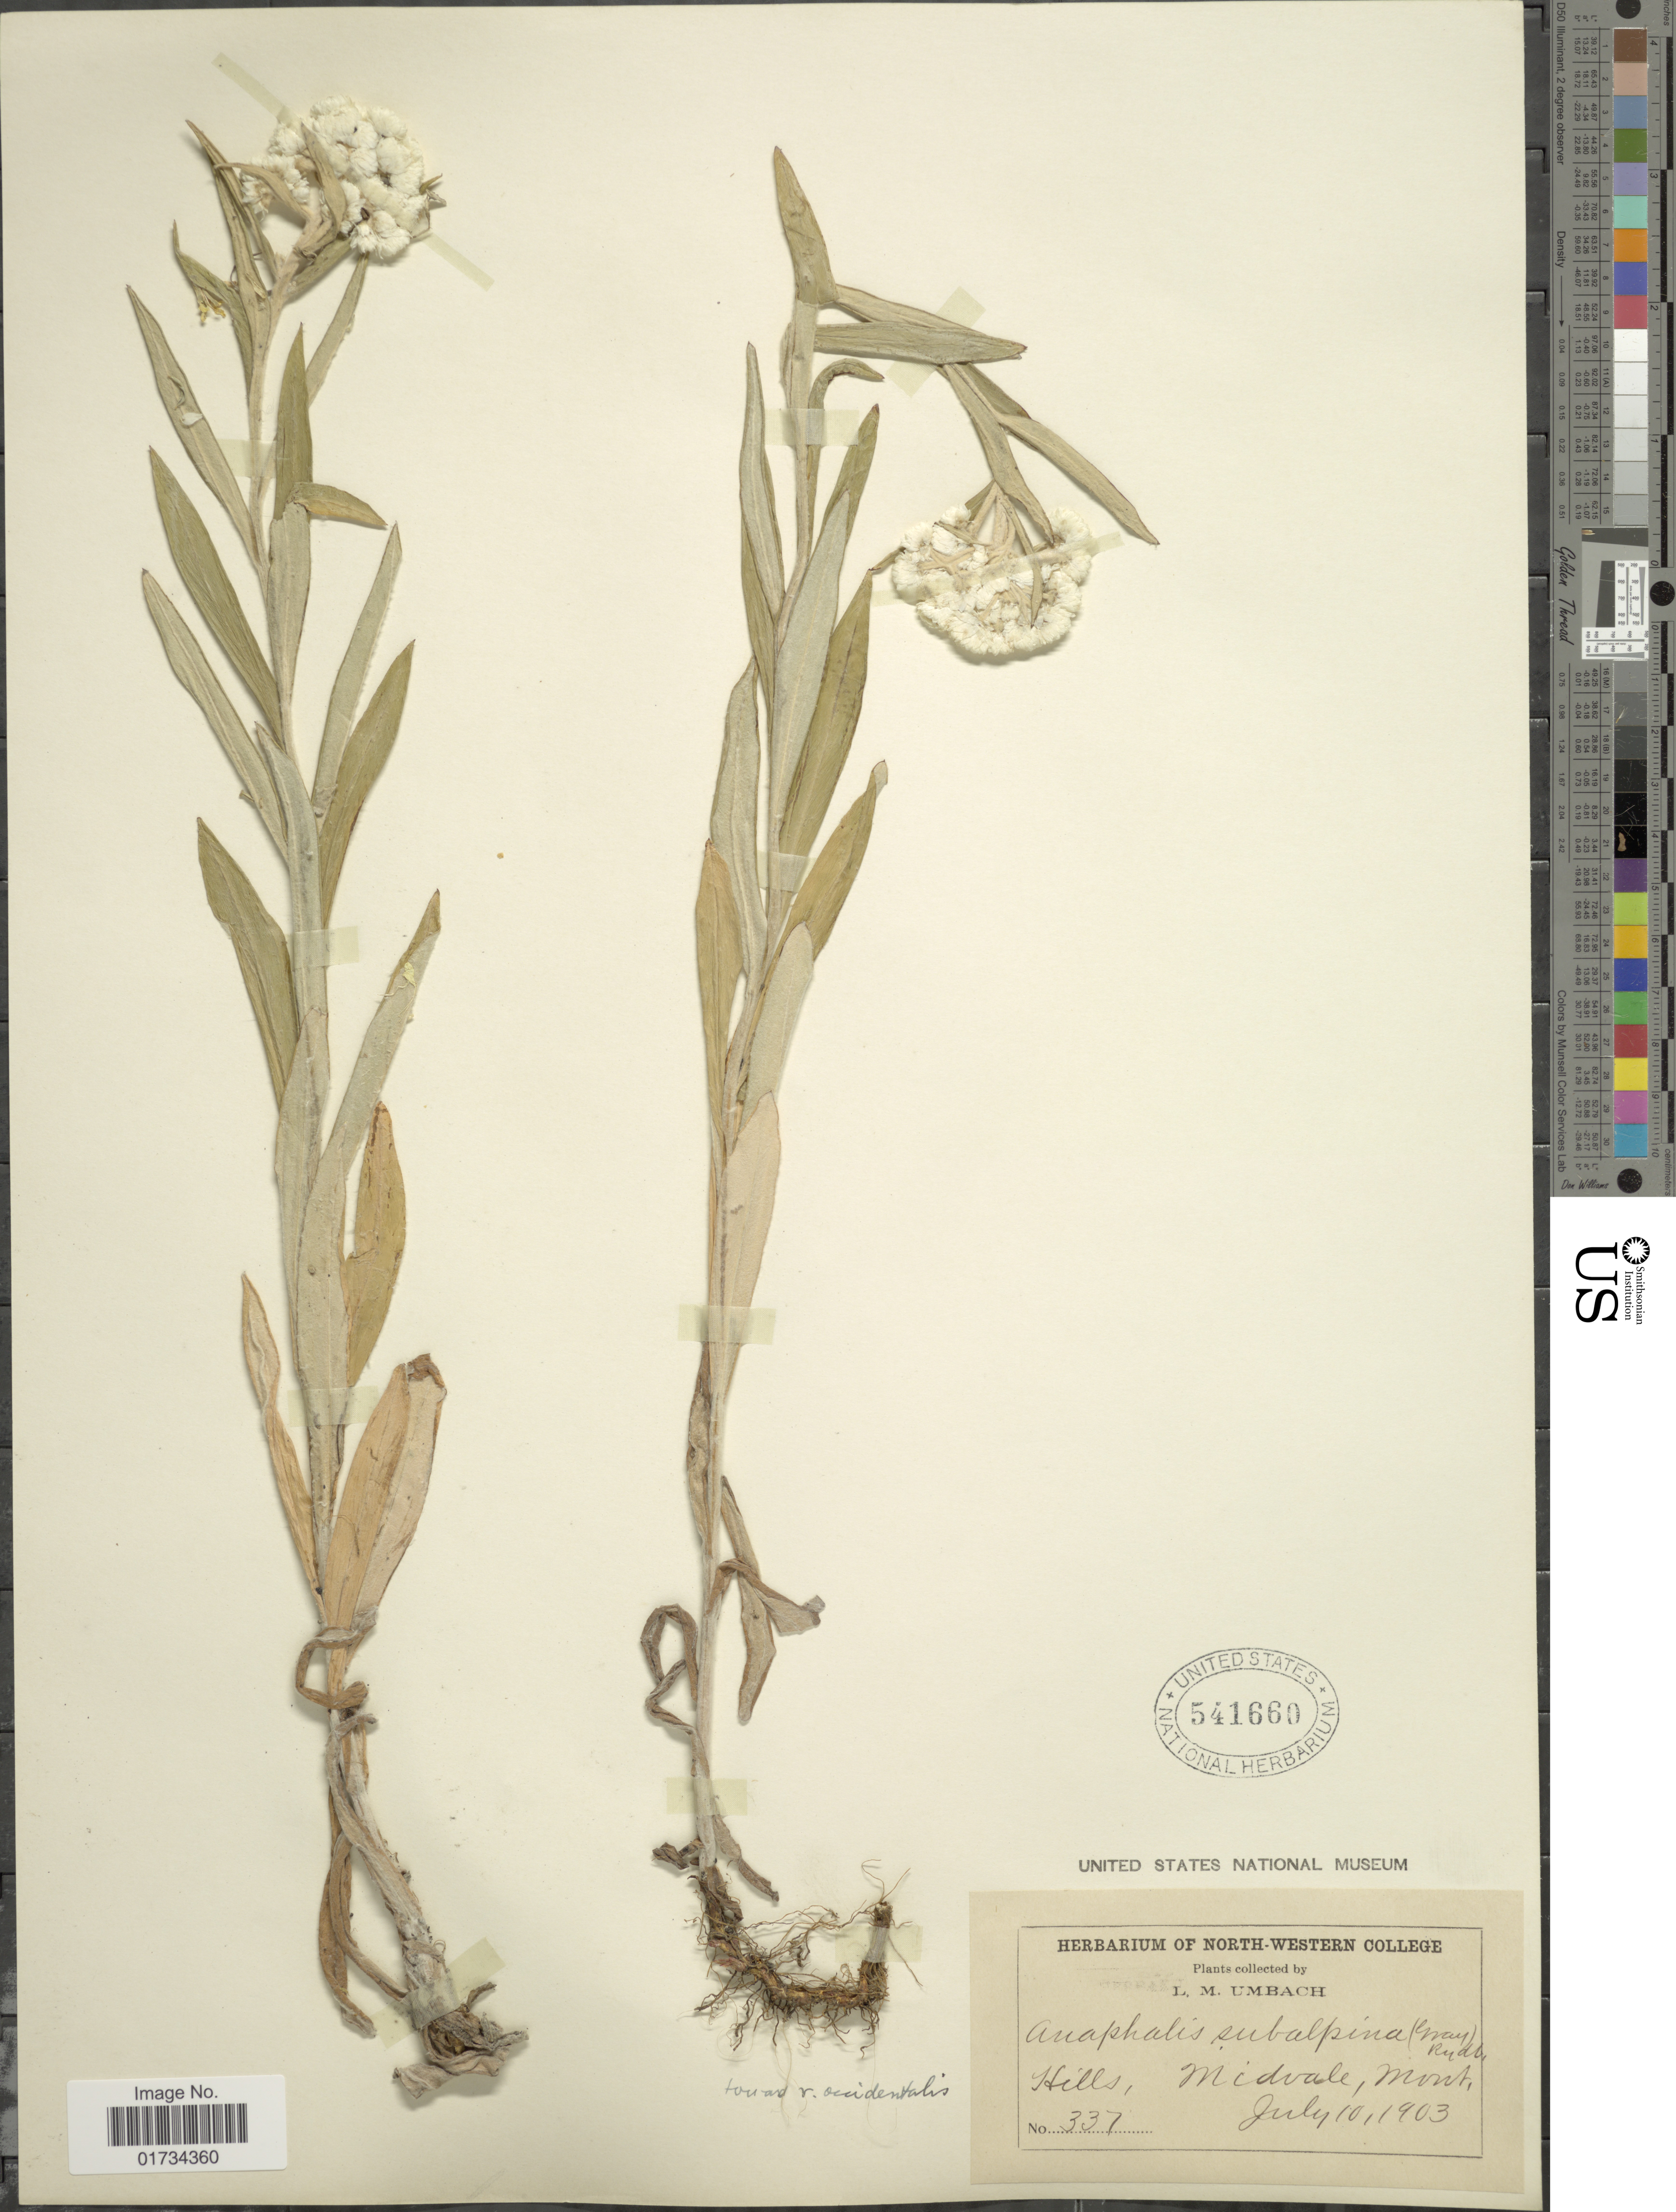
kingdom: Plantae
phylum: Tracheophyta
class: Magnoliopsida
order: Asterales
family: Asteraceae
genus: Anaphalis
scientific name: Anaphalis subalpina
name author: (A. Gray) Rydb.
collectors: L. M. Umbach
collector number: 337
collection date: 1903-07-10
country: United States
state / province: Montana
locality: Hills, Midvale, Mont.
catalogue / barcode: US 541660